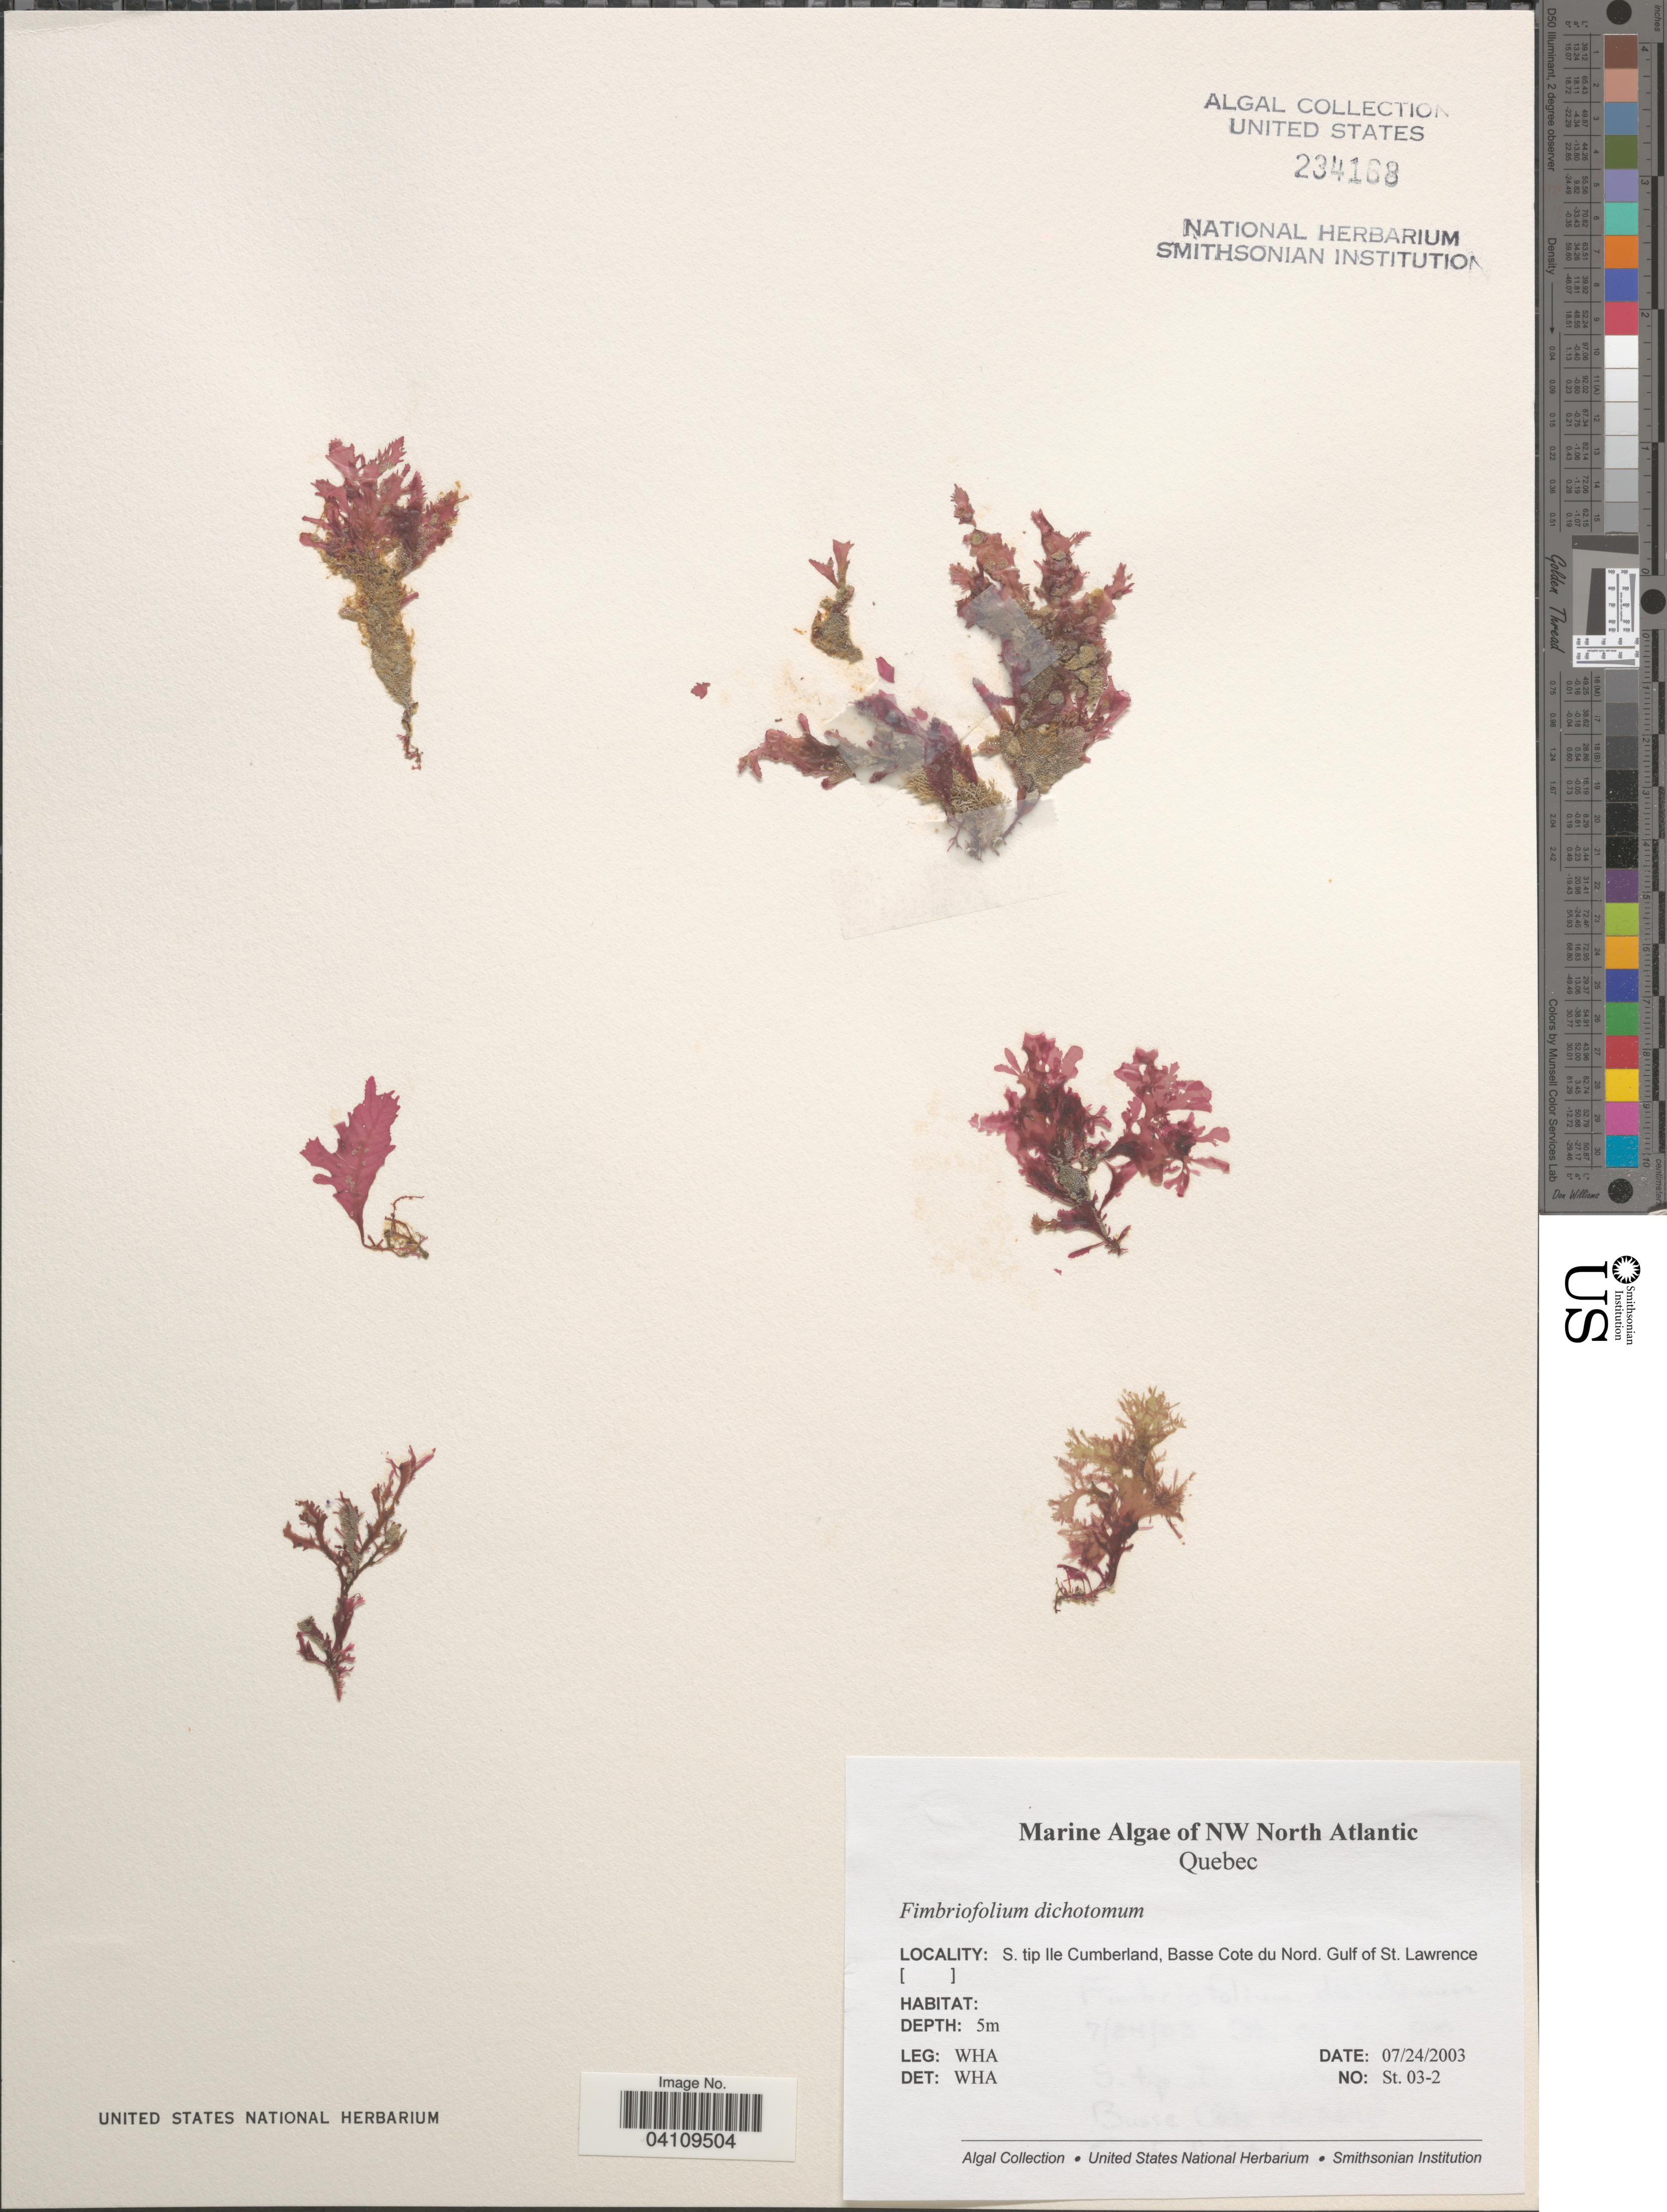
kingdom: Plantae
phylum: Rhodophyta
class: Florideophyceae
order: Gigartinales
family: Cystocloniaceae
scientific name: Fimbriofolium dichotomum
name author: (Lepech.) Hansen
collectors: W. H. Adey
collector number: St. 03-2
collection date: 2003-07-24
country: Canada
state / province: Quebec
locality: NW North Atlantic. S. tip Ile Cumberland, Basse du Nord. Gulf of St. Lawrence.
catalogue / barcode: US 234168